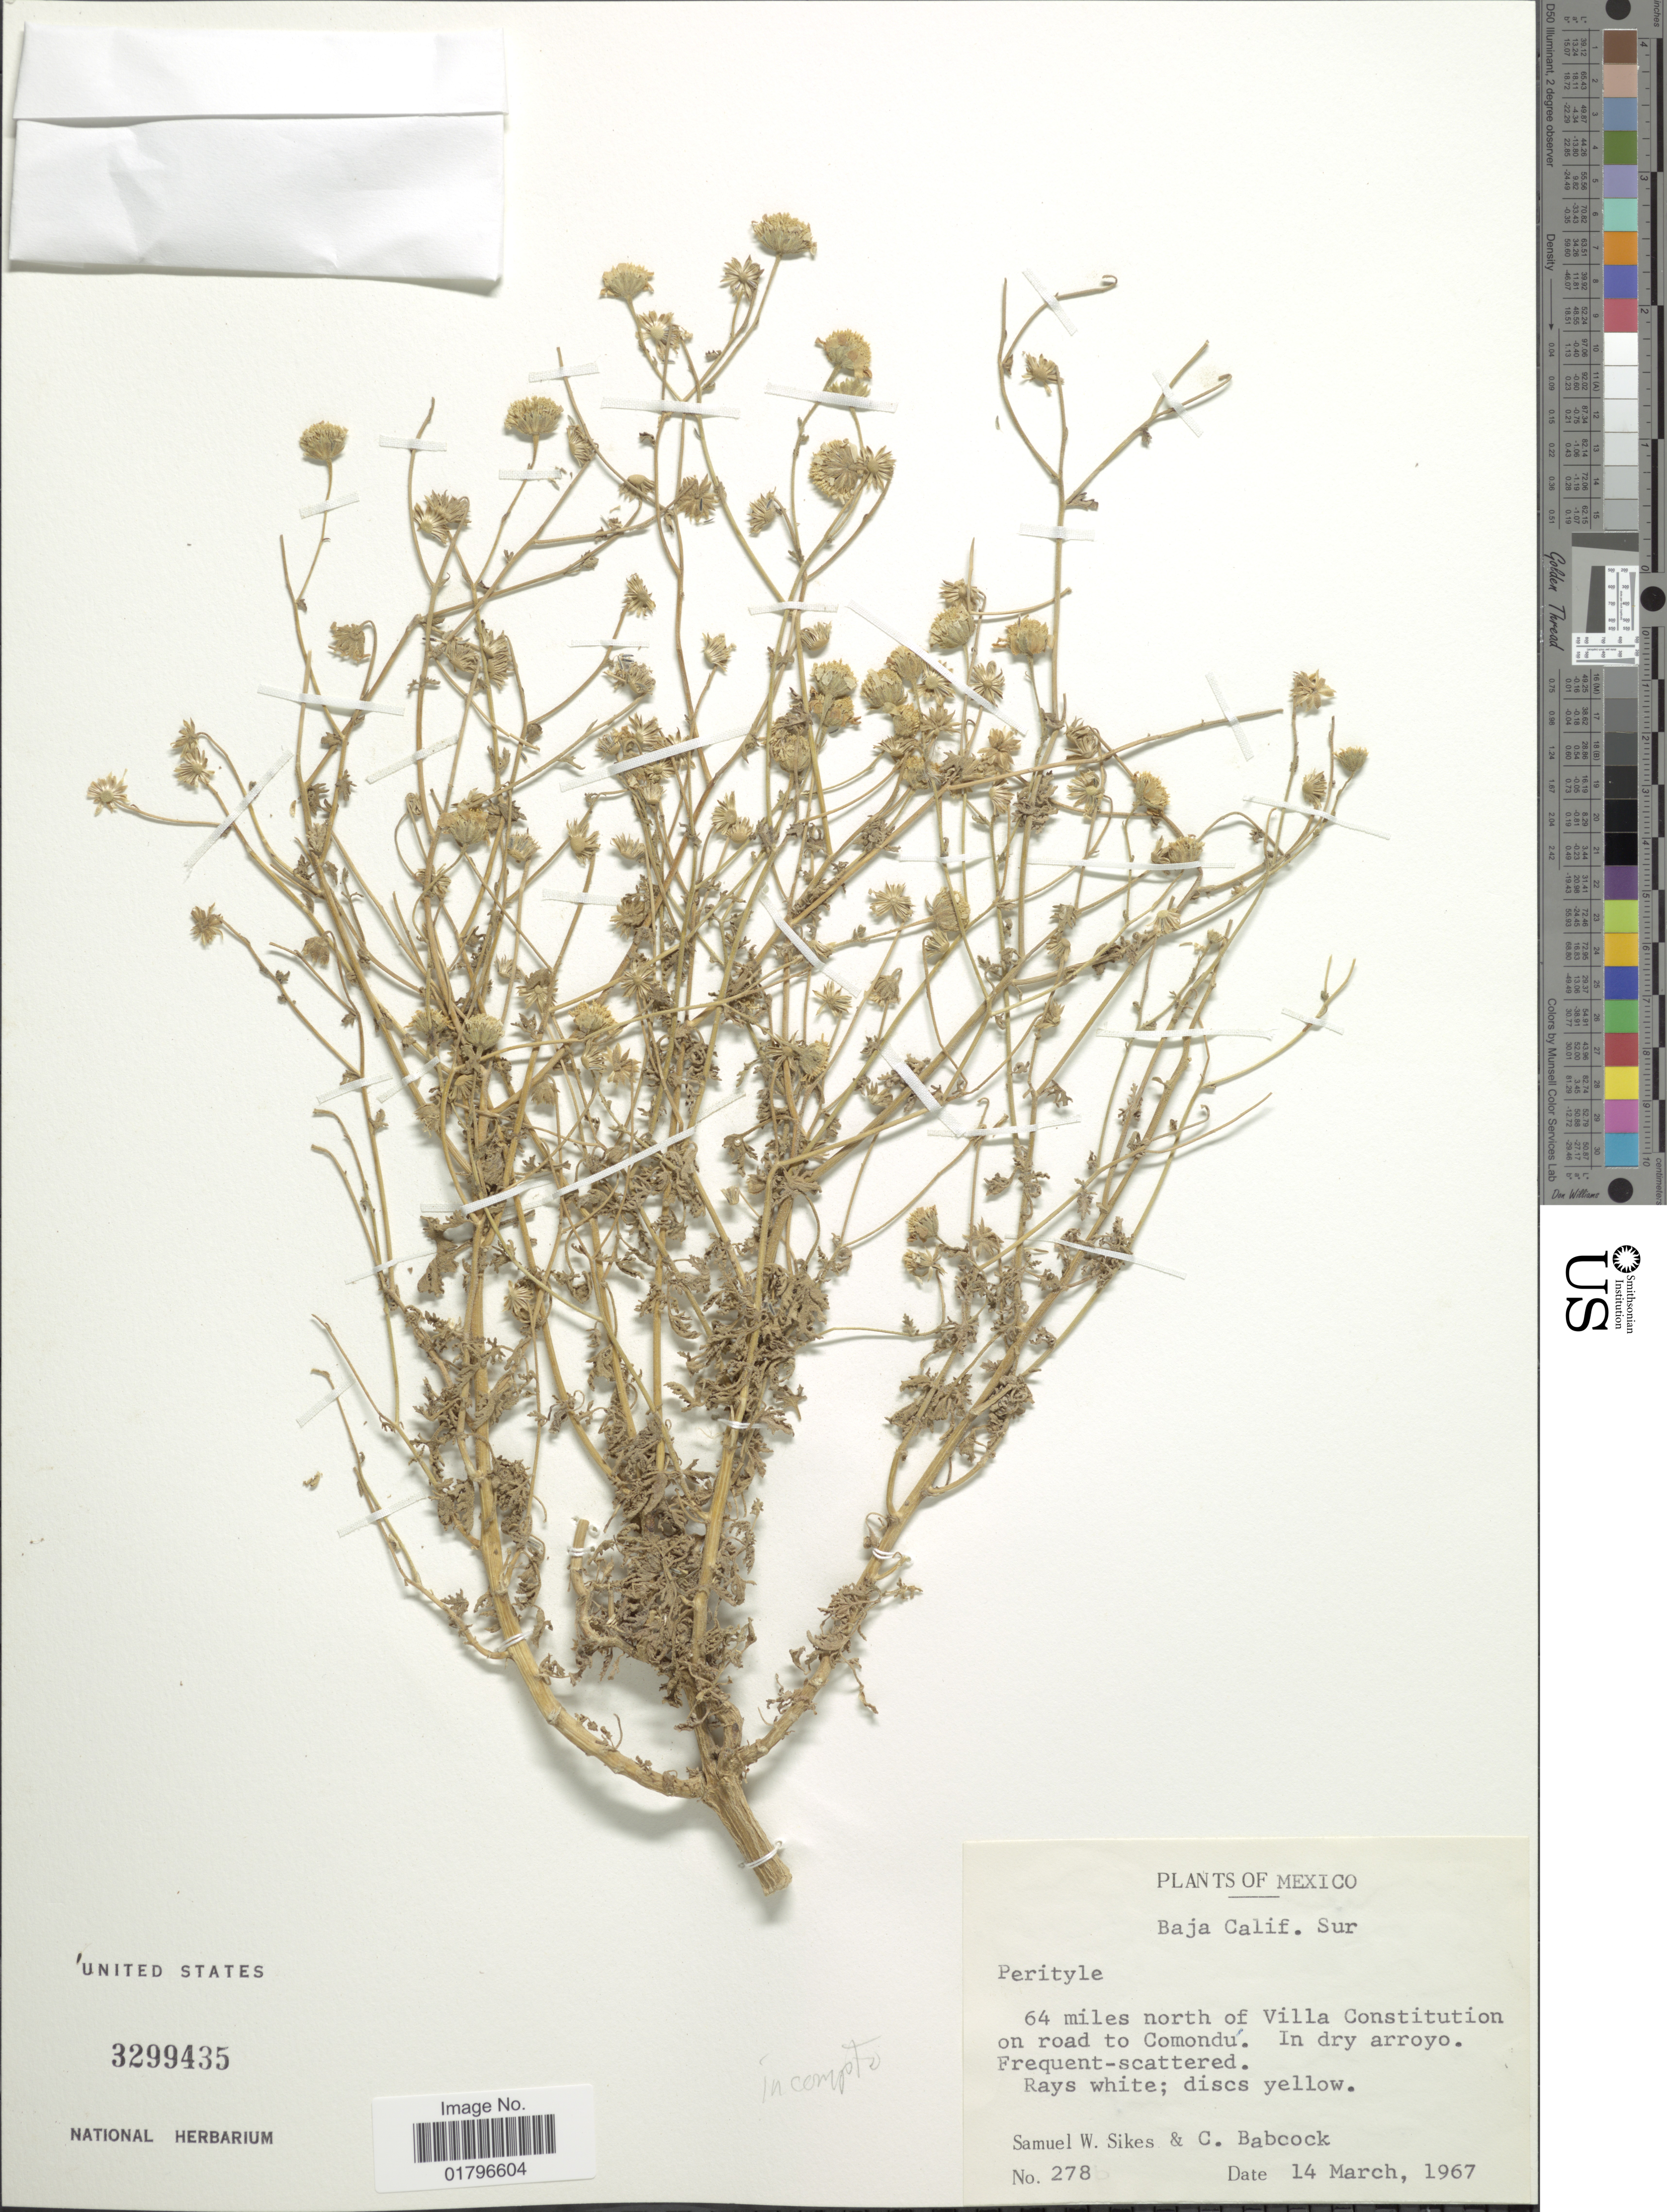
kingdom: Plantae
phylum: Tracheophyta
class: Magnoliopsida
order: Asterales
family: Asteraceae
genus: Perityle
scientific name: Perityle incompta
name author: Brandegee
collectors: S. Sikes & C. Babcock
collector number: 278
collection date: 1967-03-14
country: Mexico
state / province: Baja California Sur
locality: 64 mies north of Villa Constitution on road to Comondu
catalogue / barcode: US 3299435